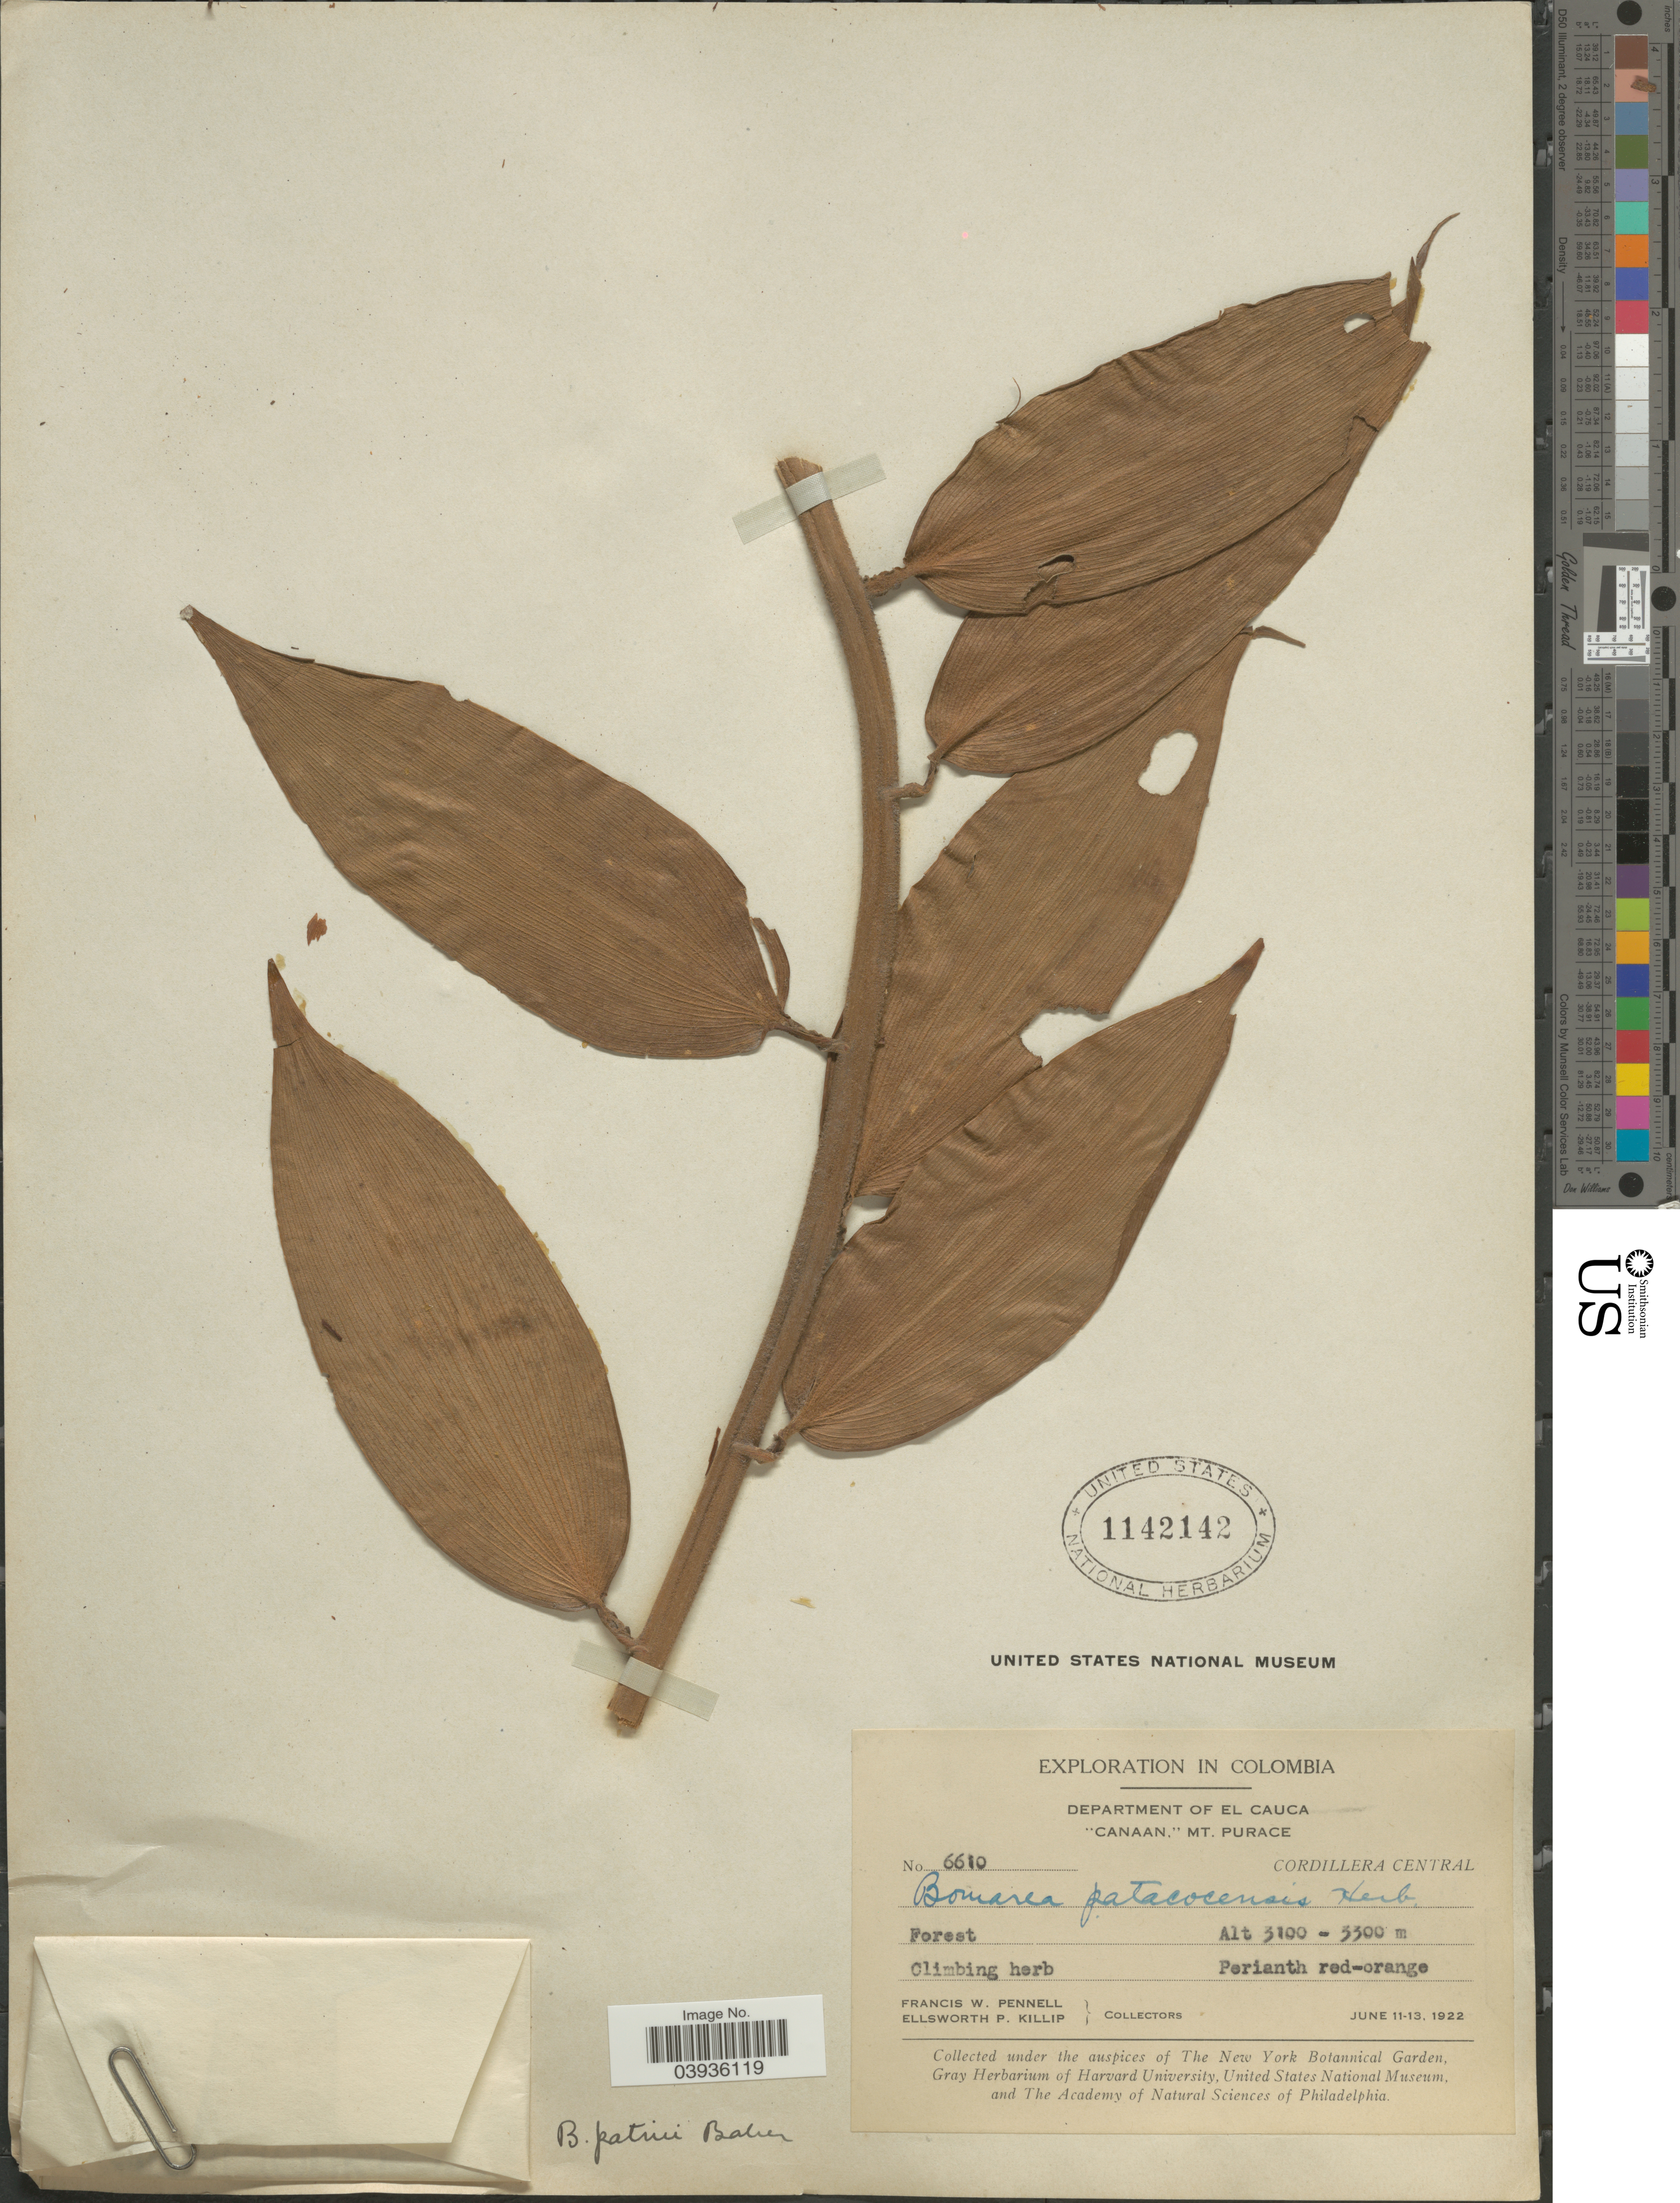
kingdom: Plantae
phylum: Tracheophyta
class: Liliopsida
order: Liliales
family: Alstroemeriaceae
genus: Bomarea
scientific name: Bomarea patinii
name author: Baker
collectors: F. W. Pennell & E. P. Killip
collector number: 6610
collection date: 1922-06-11/1922-06-13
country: Colombia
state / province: Cauca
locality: Department of El Cauca "Canaan," Mt. Purace. Cordillera Central.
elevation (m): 3100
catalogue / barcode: US 1142142